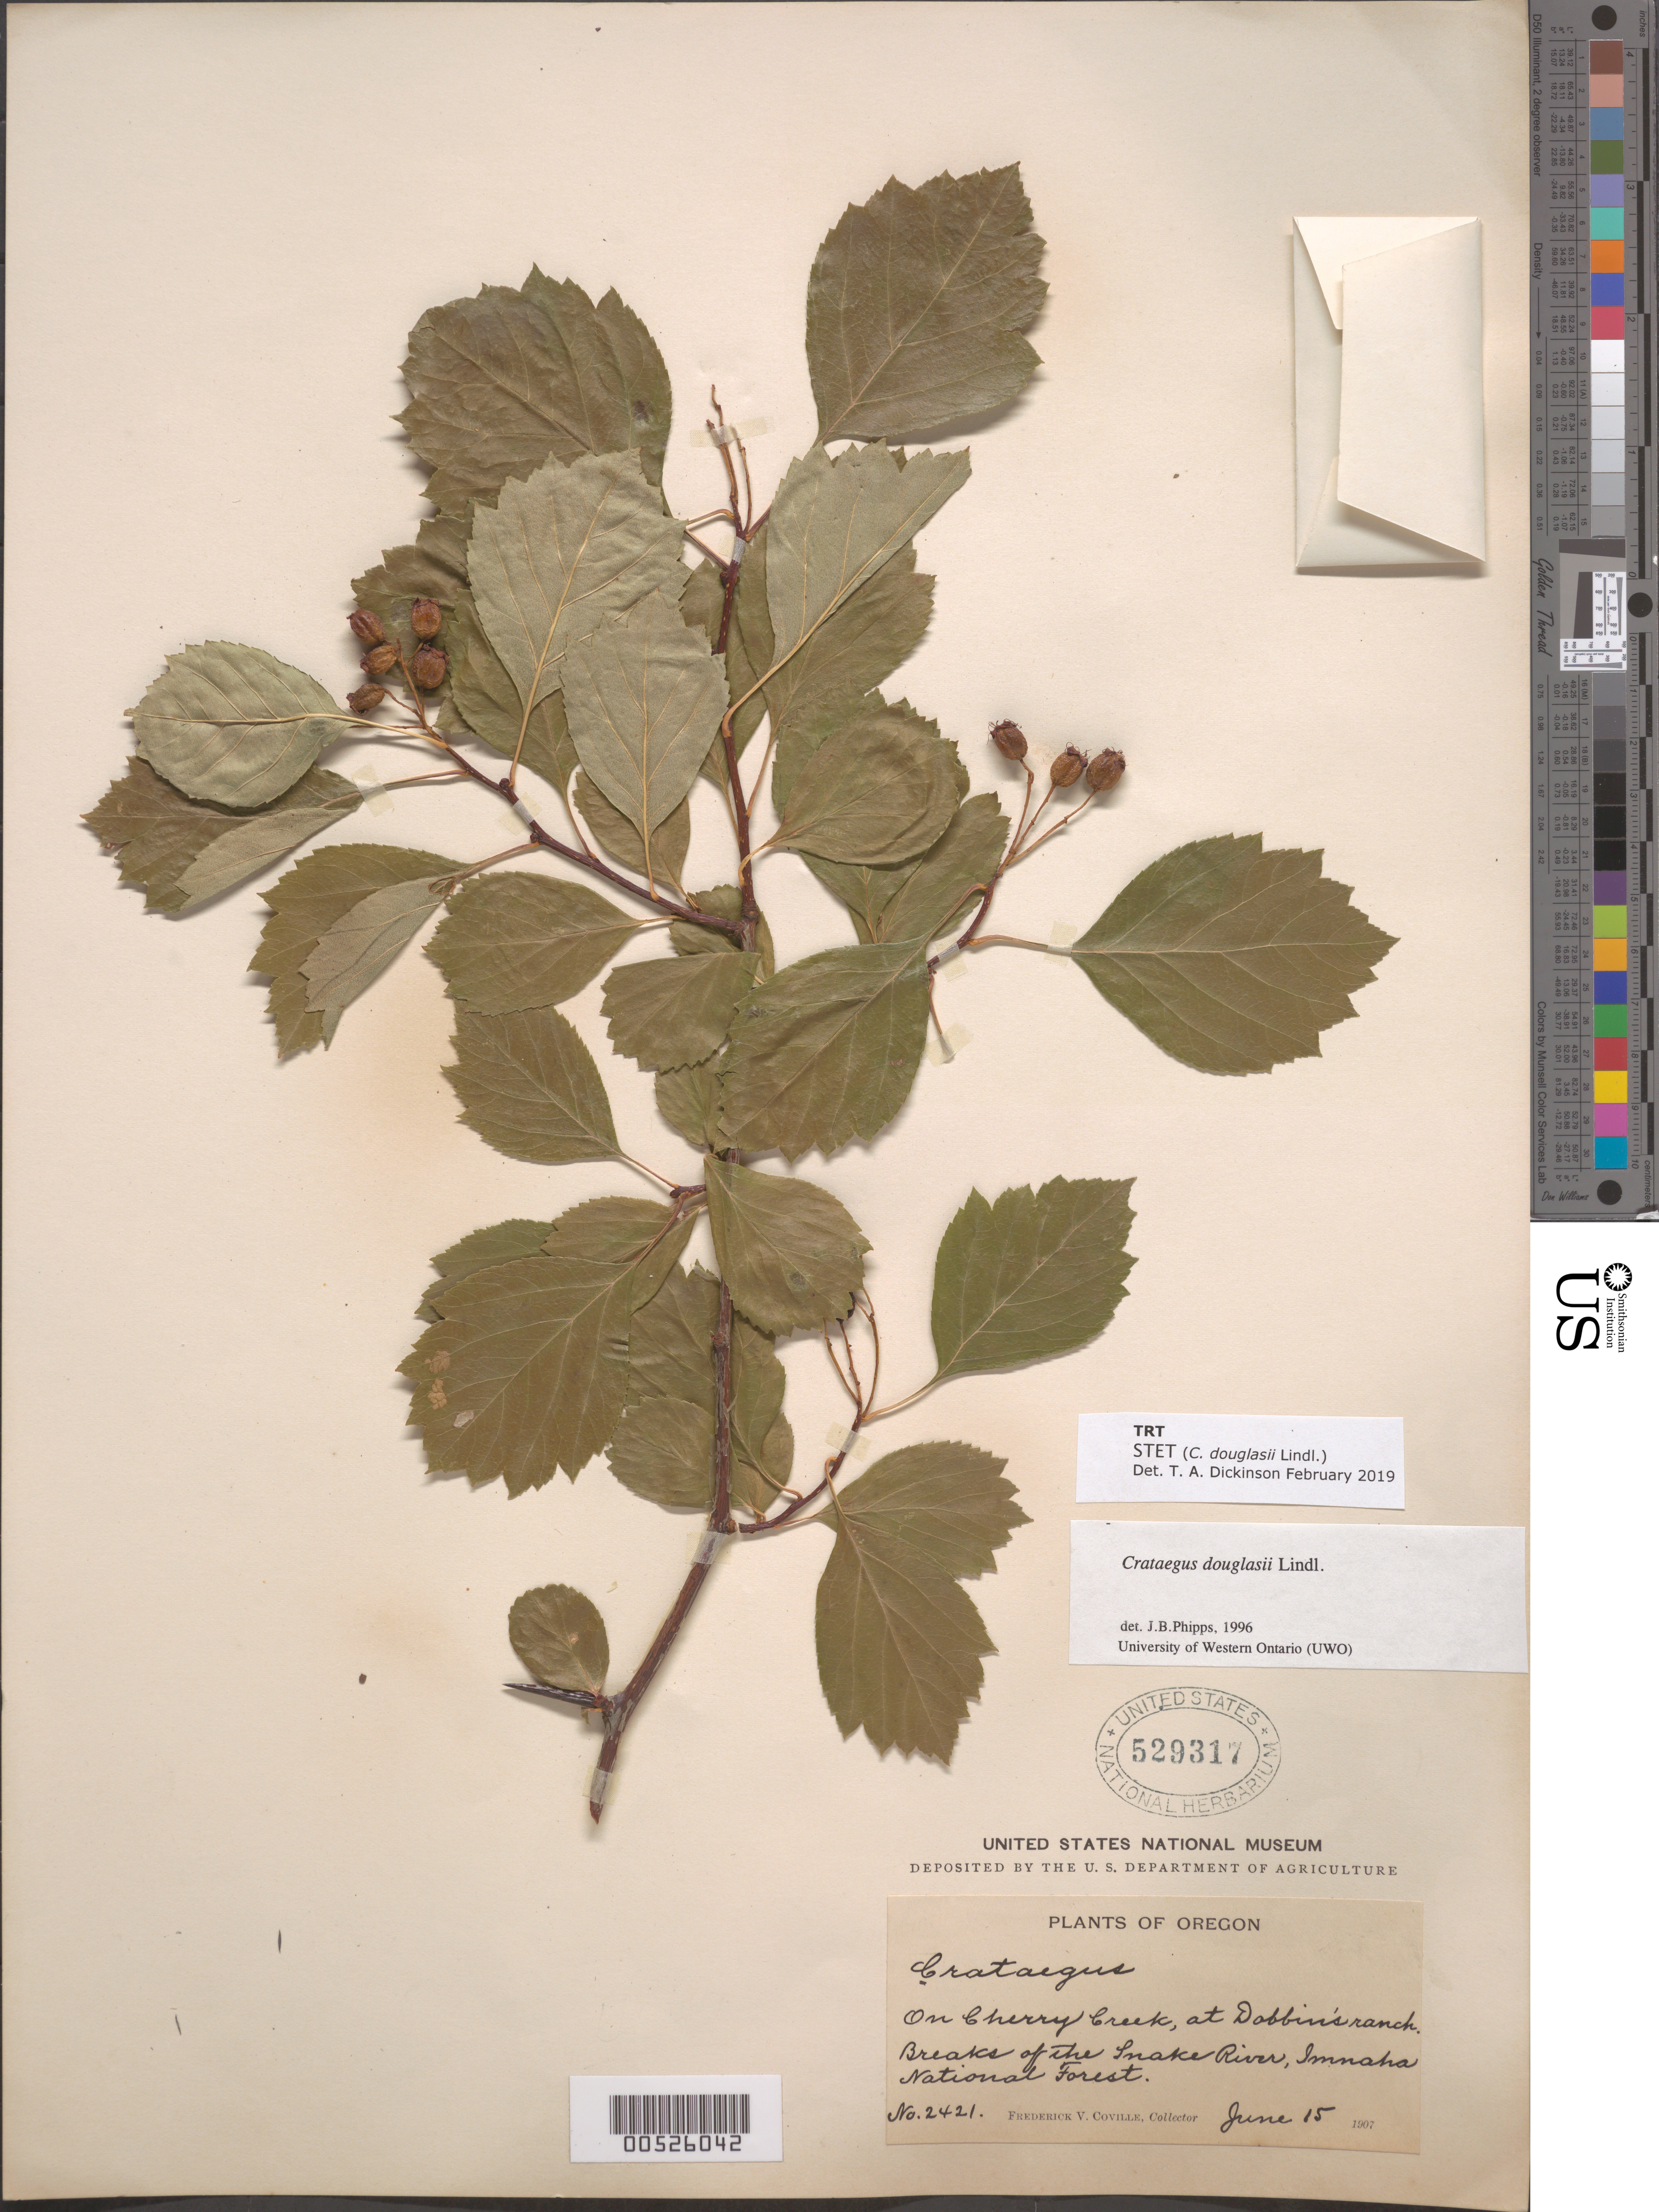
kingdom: Plantae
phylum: Tracheophyta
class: Magnoliopsida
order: Rosales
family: Rosaceae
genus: Crataegus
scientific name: Crataegus douglasii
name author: Lindl.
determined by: Phipps, James B., (UWO), University of Western Ontario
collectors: F. V. Coville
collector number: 2421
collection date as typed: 15 Jun 1907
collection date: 1907-06-15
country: United States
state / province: Oregon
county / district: Wallowa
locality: On Cherry Creek, at Dobbin's Ranch. Breaks of the Snake River, Imnaha Nat'l Forest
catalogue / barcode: US 529317